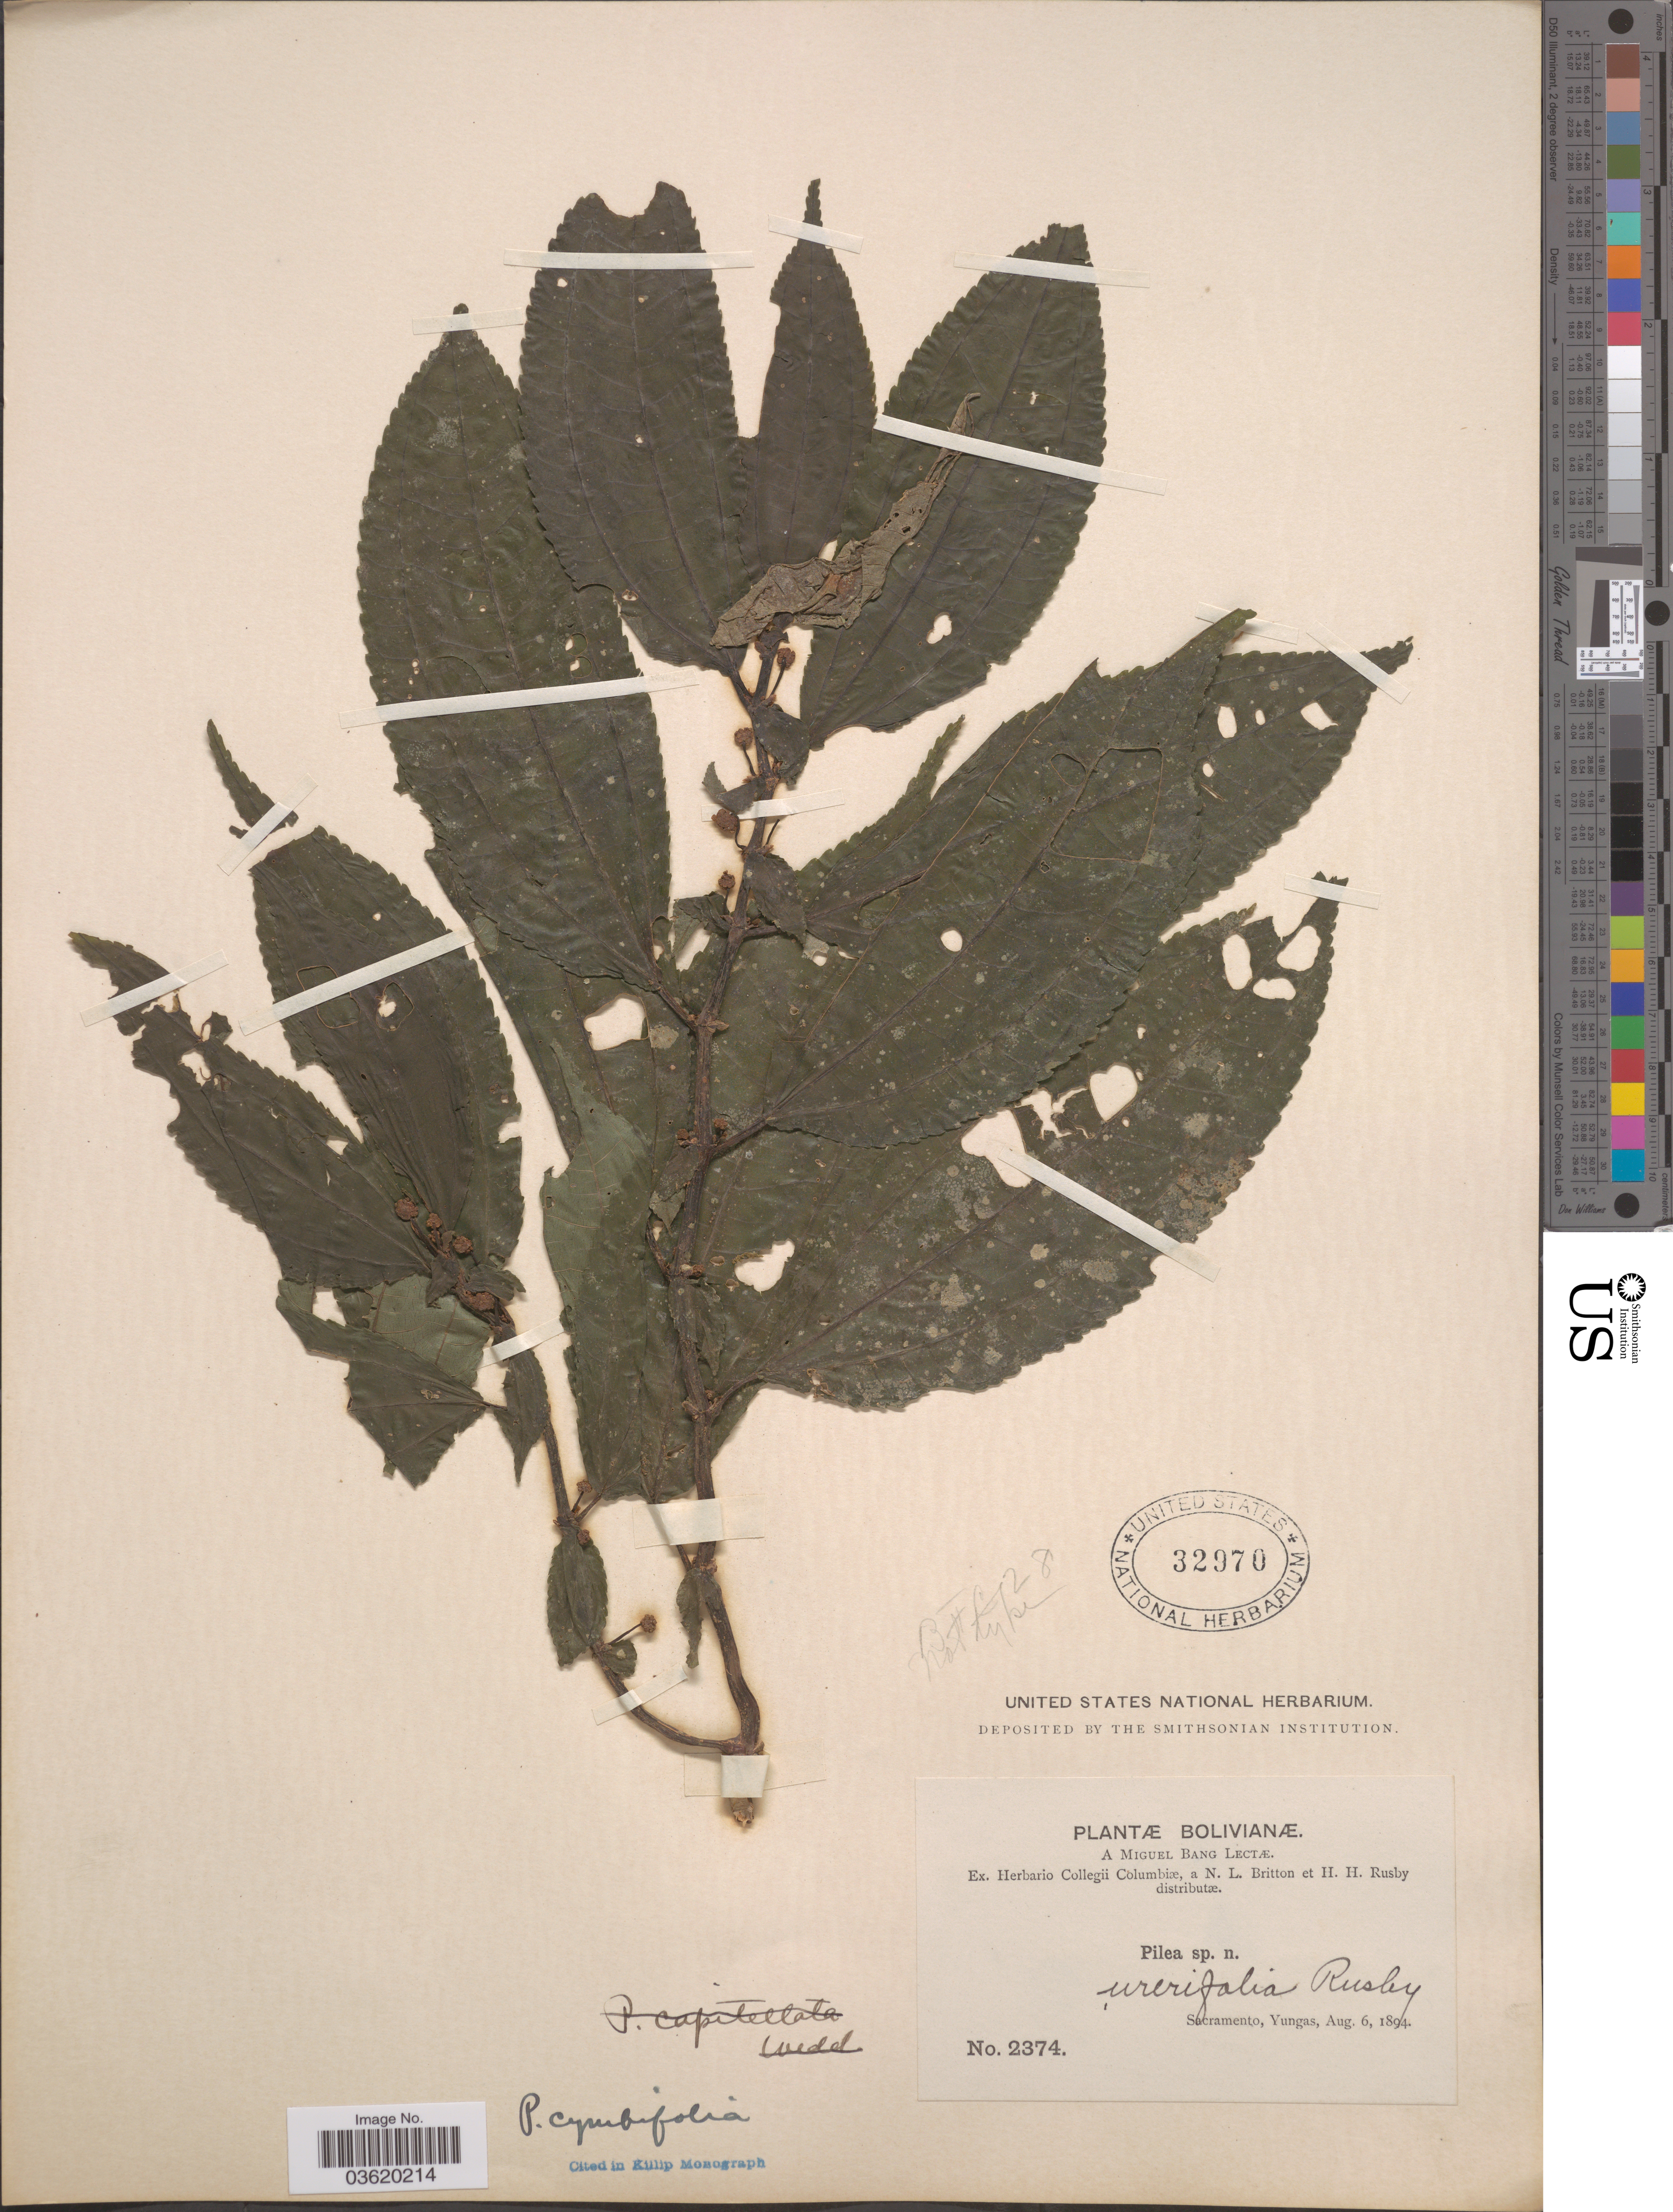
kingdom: Plantae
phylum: Tracheophyta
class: Magnoliopsida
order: Rosales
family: Urticaceae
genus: Pilea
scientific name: Pilea cymbifolia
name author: Rusby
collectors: M. Bang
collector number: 2374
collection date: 1894-08-06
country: Bolivia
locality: Sacramento, Yungas.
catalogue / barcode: US 32970